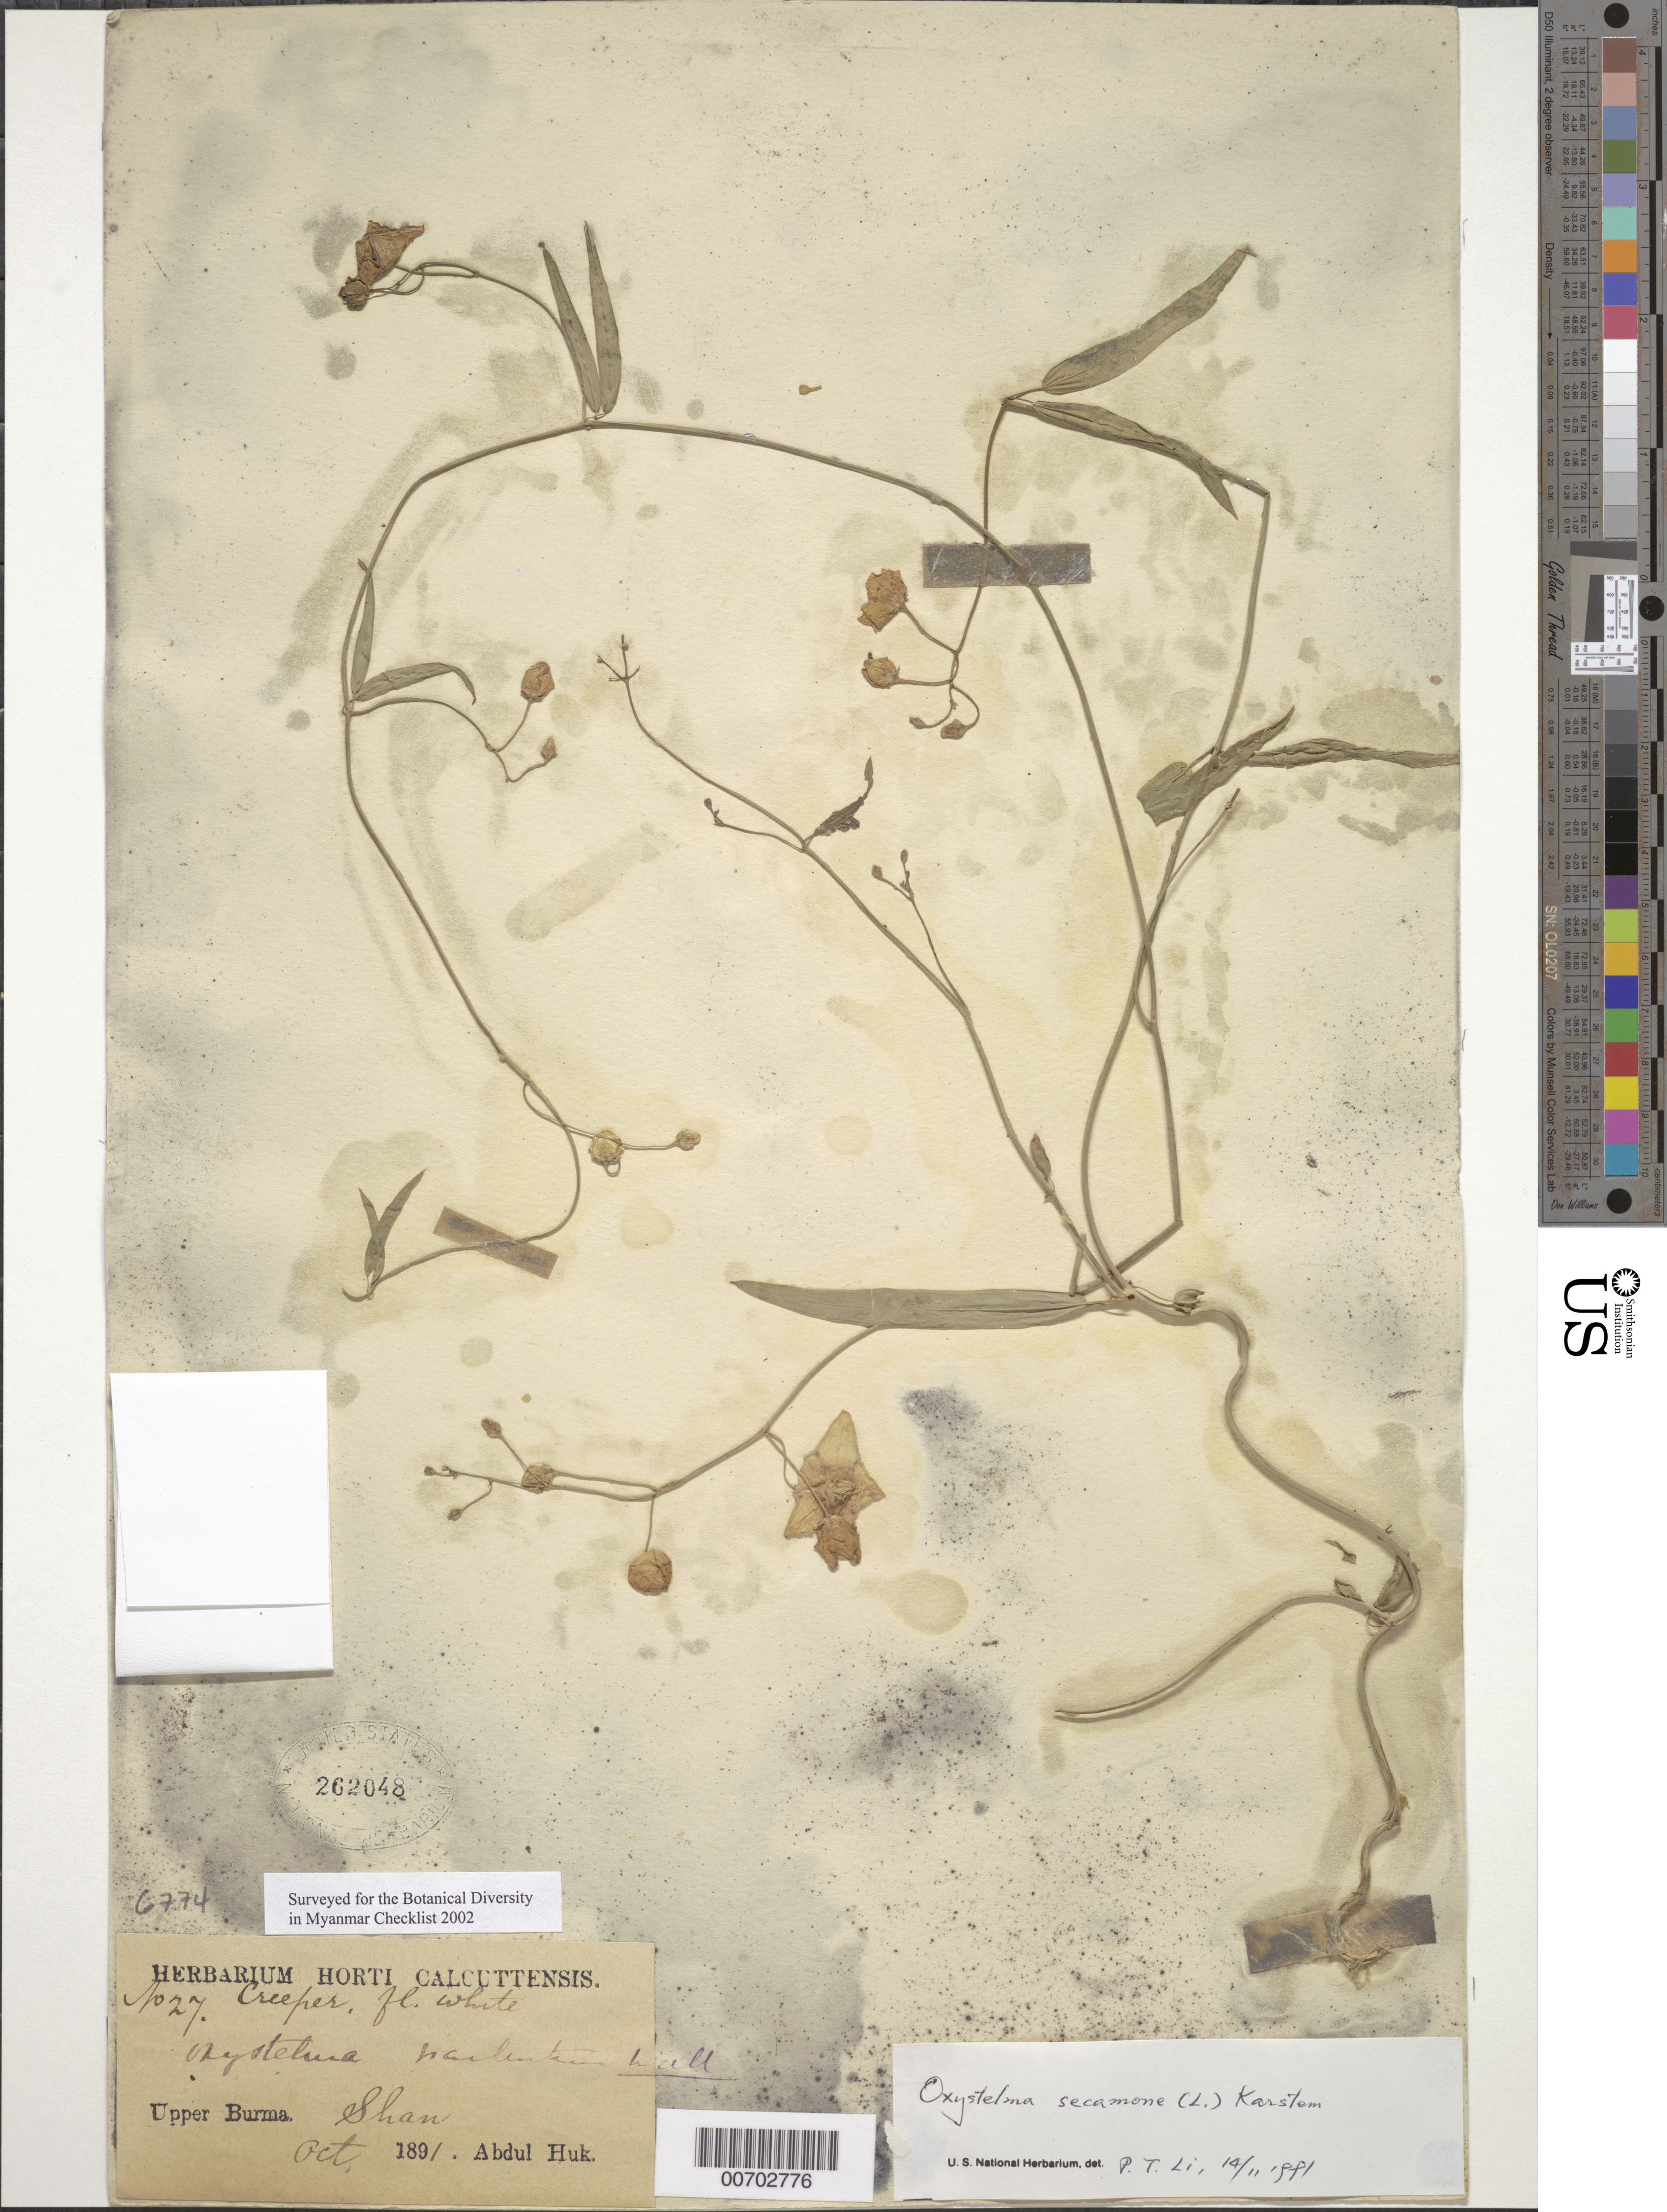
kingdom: Plantae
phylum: Tracheophyta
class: Magnoliopsida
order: Gentianales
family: Apocynaceae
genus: Oxystelma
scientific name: Oxystelma secamone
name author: K. Schum.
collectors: A. Huk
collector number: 27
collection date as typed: Oct 1891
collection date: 1891-10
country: Myanmar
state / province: Shan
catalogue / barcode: US 262048